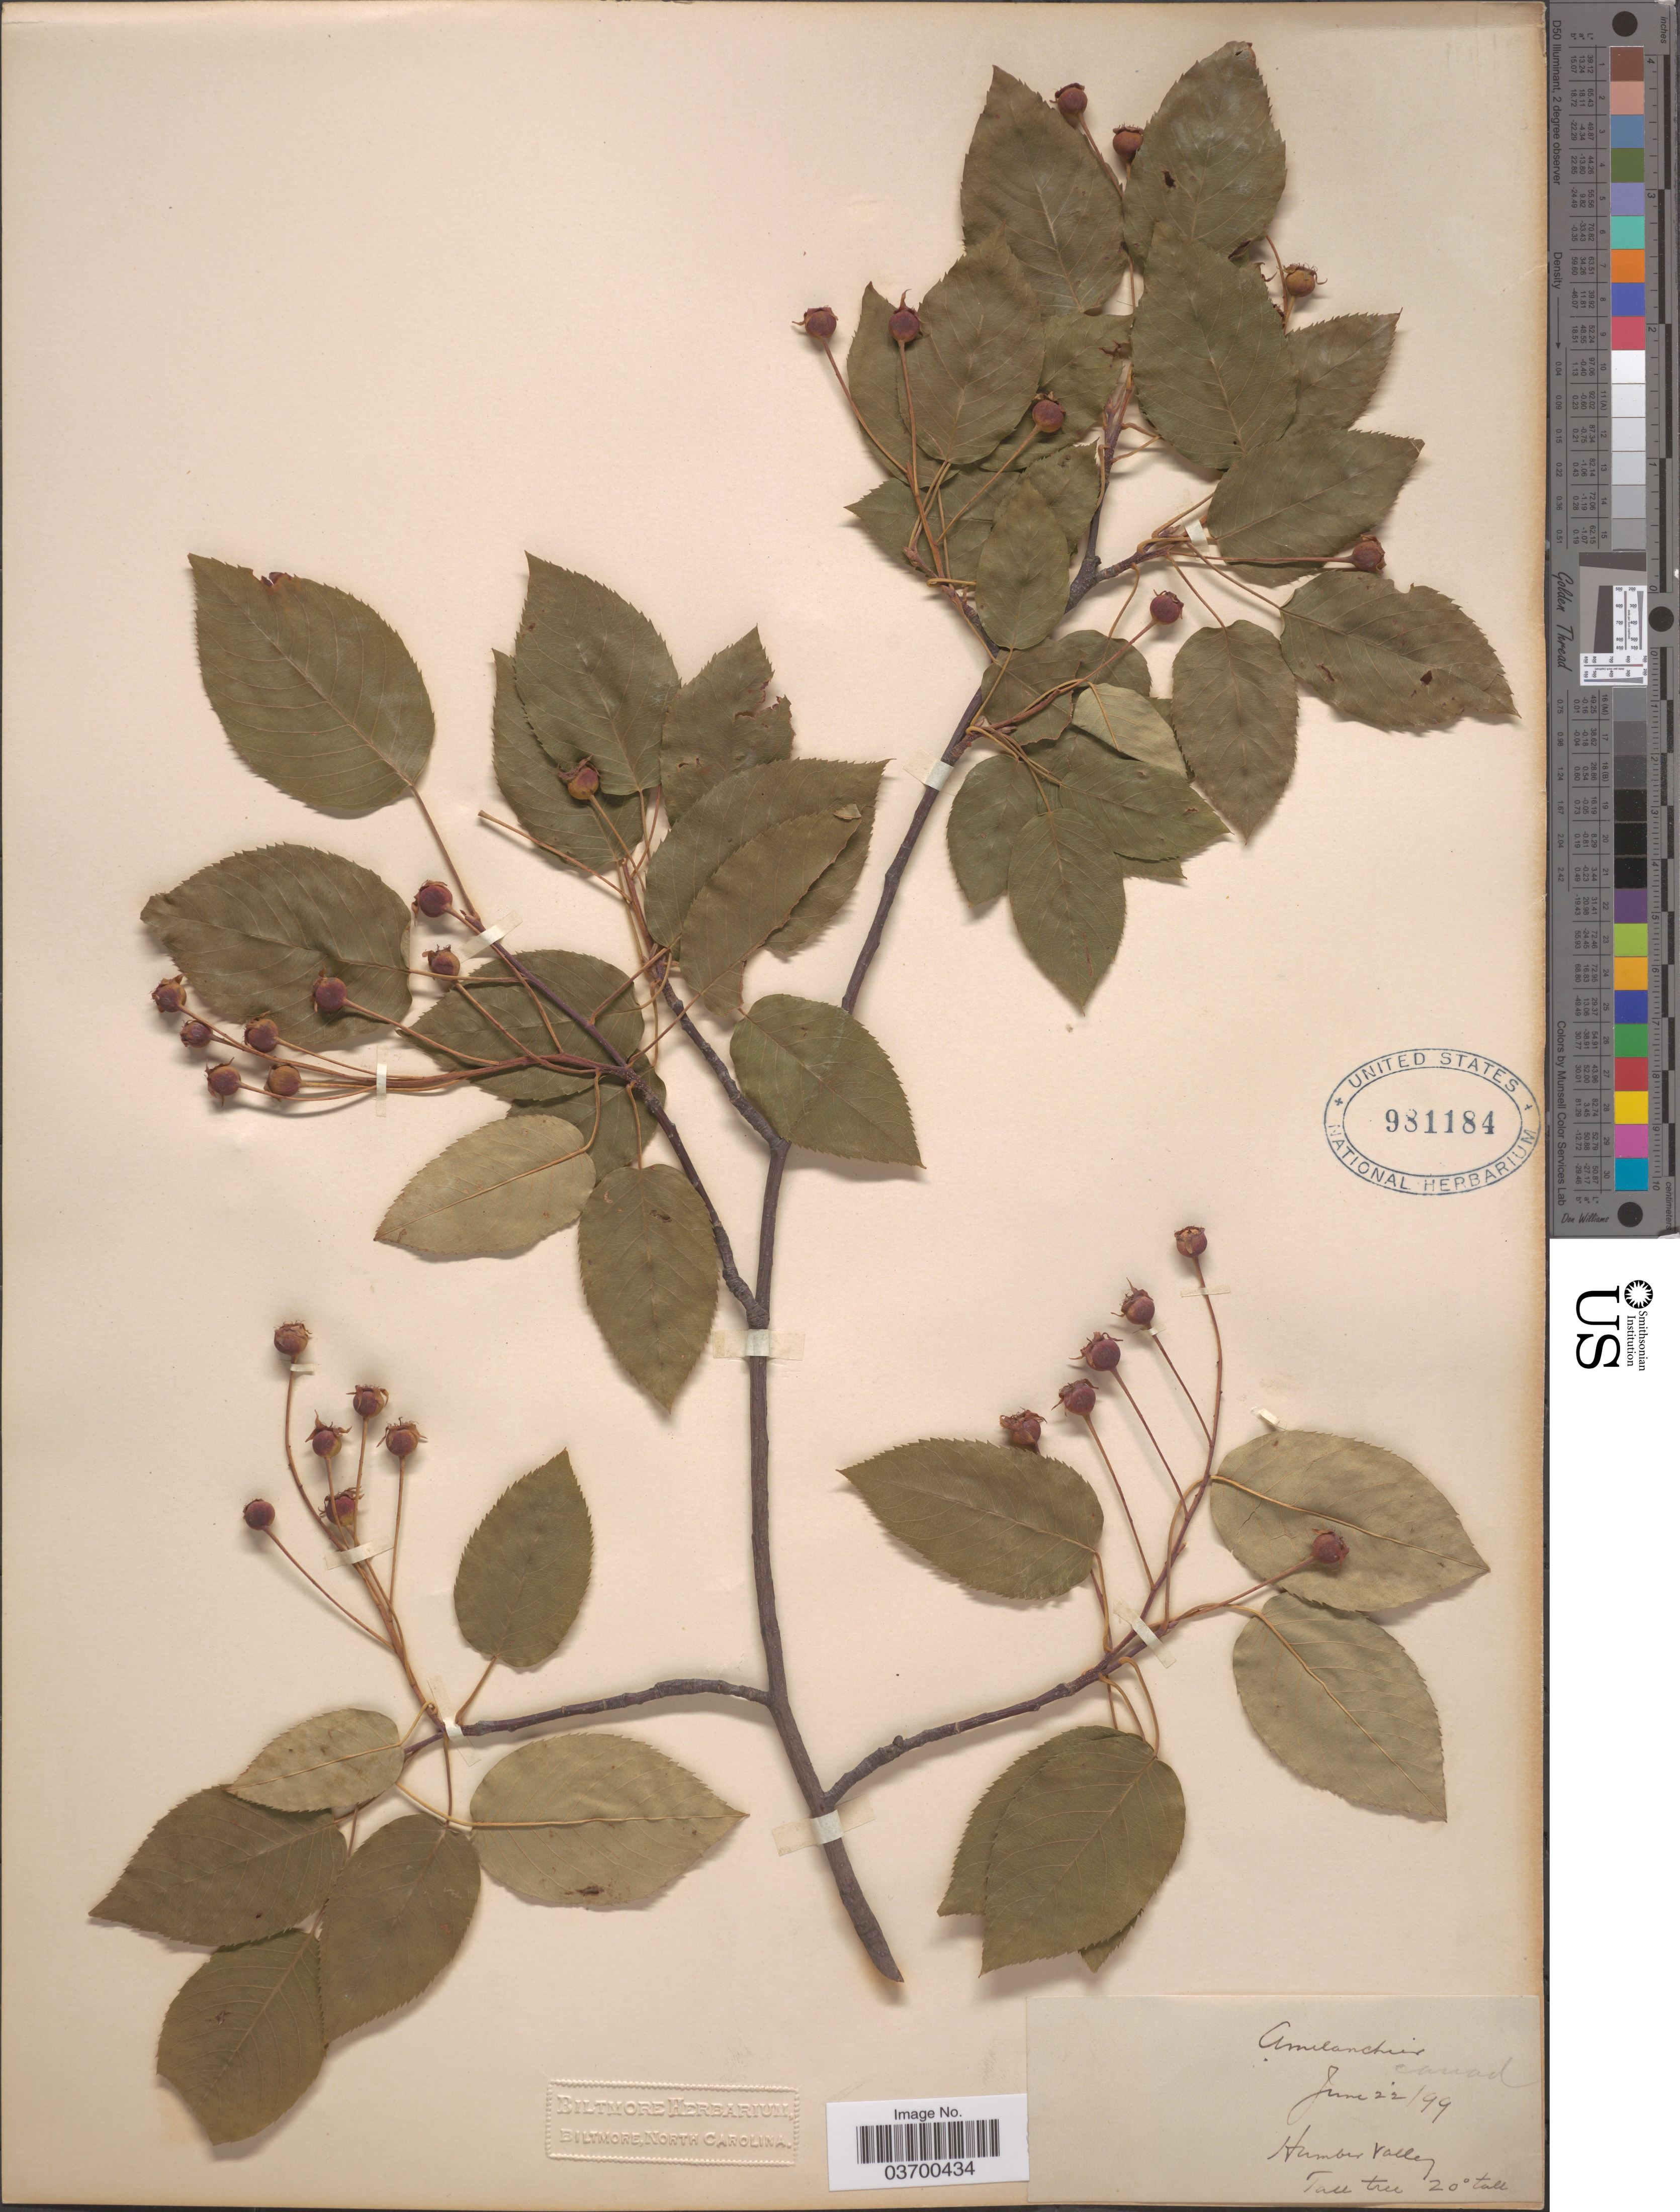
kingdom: Plantae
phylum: Tracheophyta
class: Magnoliopsida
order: Rosales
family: Rosaceae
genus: Amelanchier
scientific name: Amelanchier canadensis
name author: (L.) Medic.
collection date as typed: Transcribed d/m/y: 22/6/99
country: Canada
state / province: Newfoundland and Labrador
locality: Humber Valley.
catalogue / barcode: US 981184